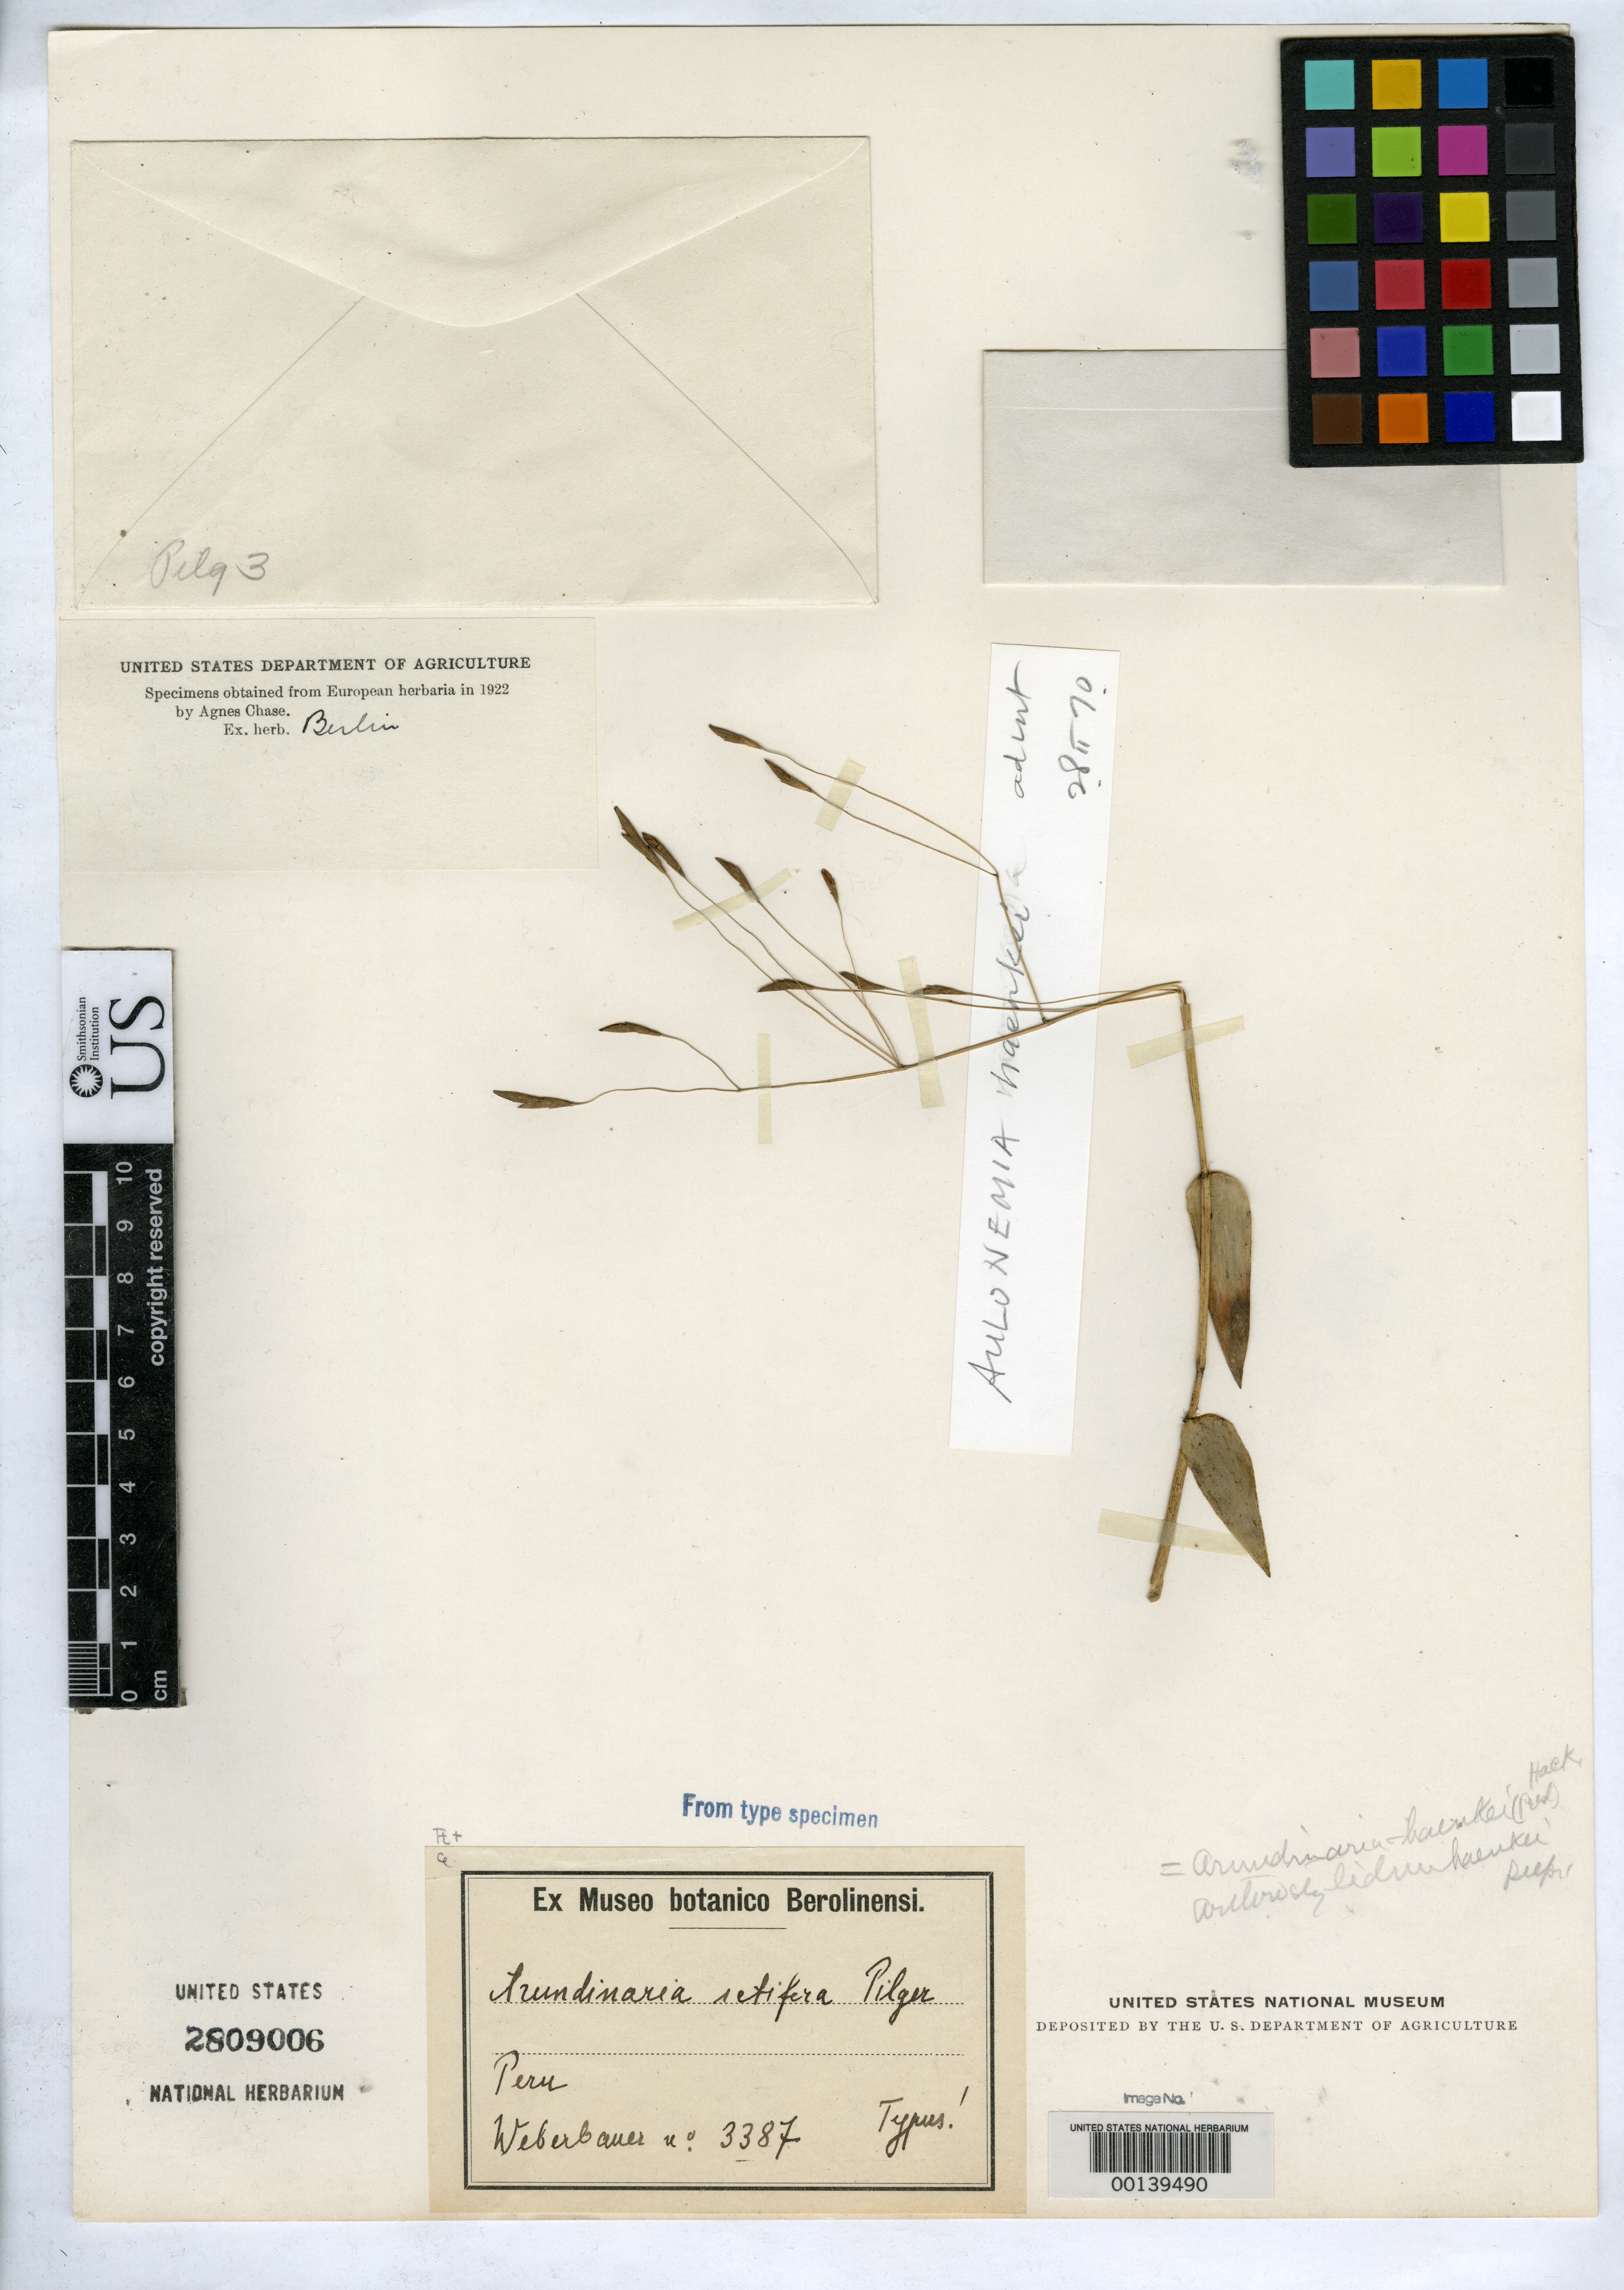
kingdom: Plantae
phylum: Tracheophyta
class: Liliopsida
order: Poales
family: Poaceae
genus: Arundinaria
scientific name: Arundinaria setifera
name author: Pilg.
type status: Type Material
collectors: A. Weberbauer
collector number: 3387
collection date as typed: Jul 1903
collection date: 1903-07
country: Peru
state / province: Huánuco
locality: near Monzón of Huánuco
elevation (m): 2500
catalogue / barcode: US 2809006